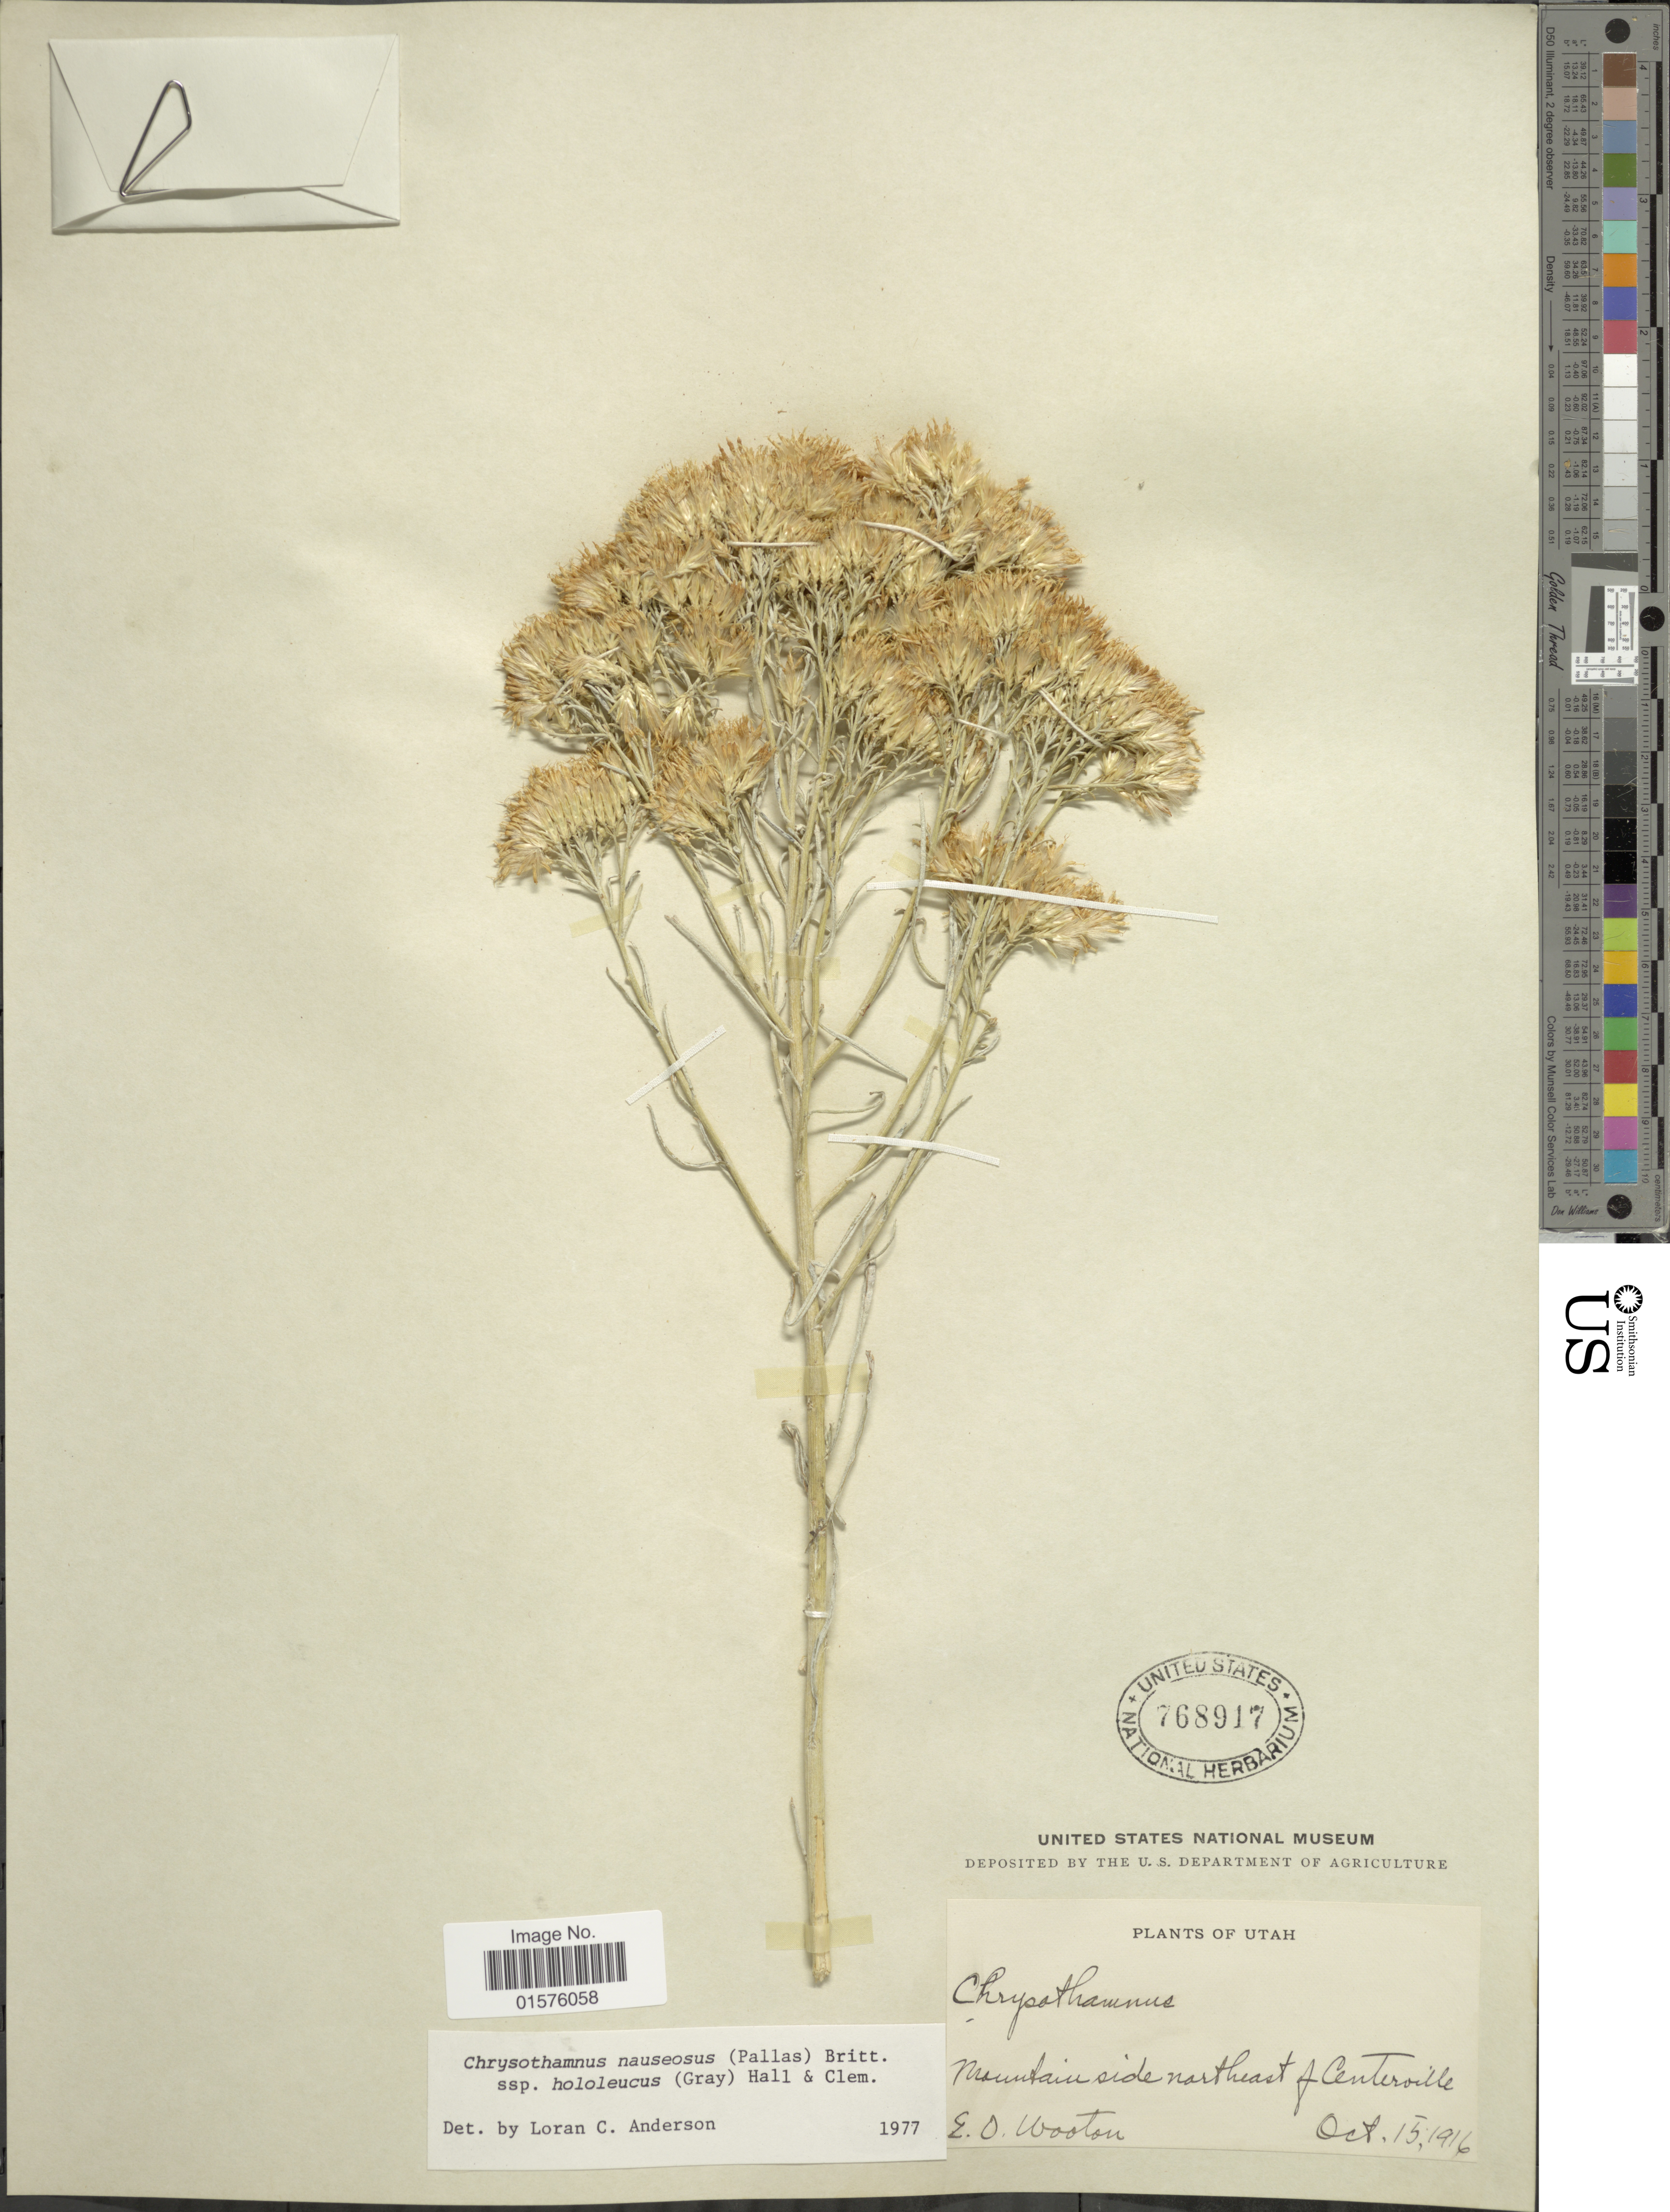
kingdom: Plantae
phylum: Tracheophyta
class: Magnoliopsida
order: Asterales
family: Asteraceae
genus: Ericameria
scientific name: Ericameria nauseosa var. hololeuca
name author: (A. Gray) G.L. Nesom & G.I. Baird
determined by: Urbatsch, Lowell E., Curator (LSU), Louisiana State University (UNITED STATES)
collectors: E. O. Wooton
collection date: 1916-10-15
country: United States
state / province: Utah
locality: Mountain side northeast of Centerville.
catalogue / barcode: US 768917